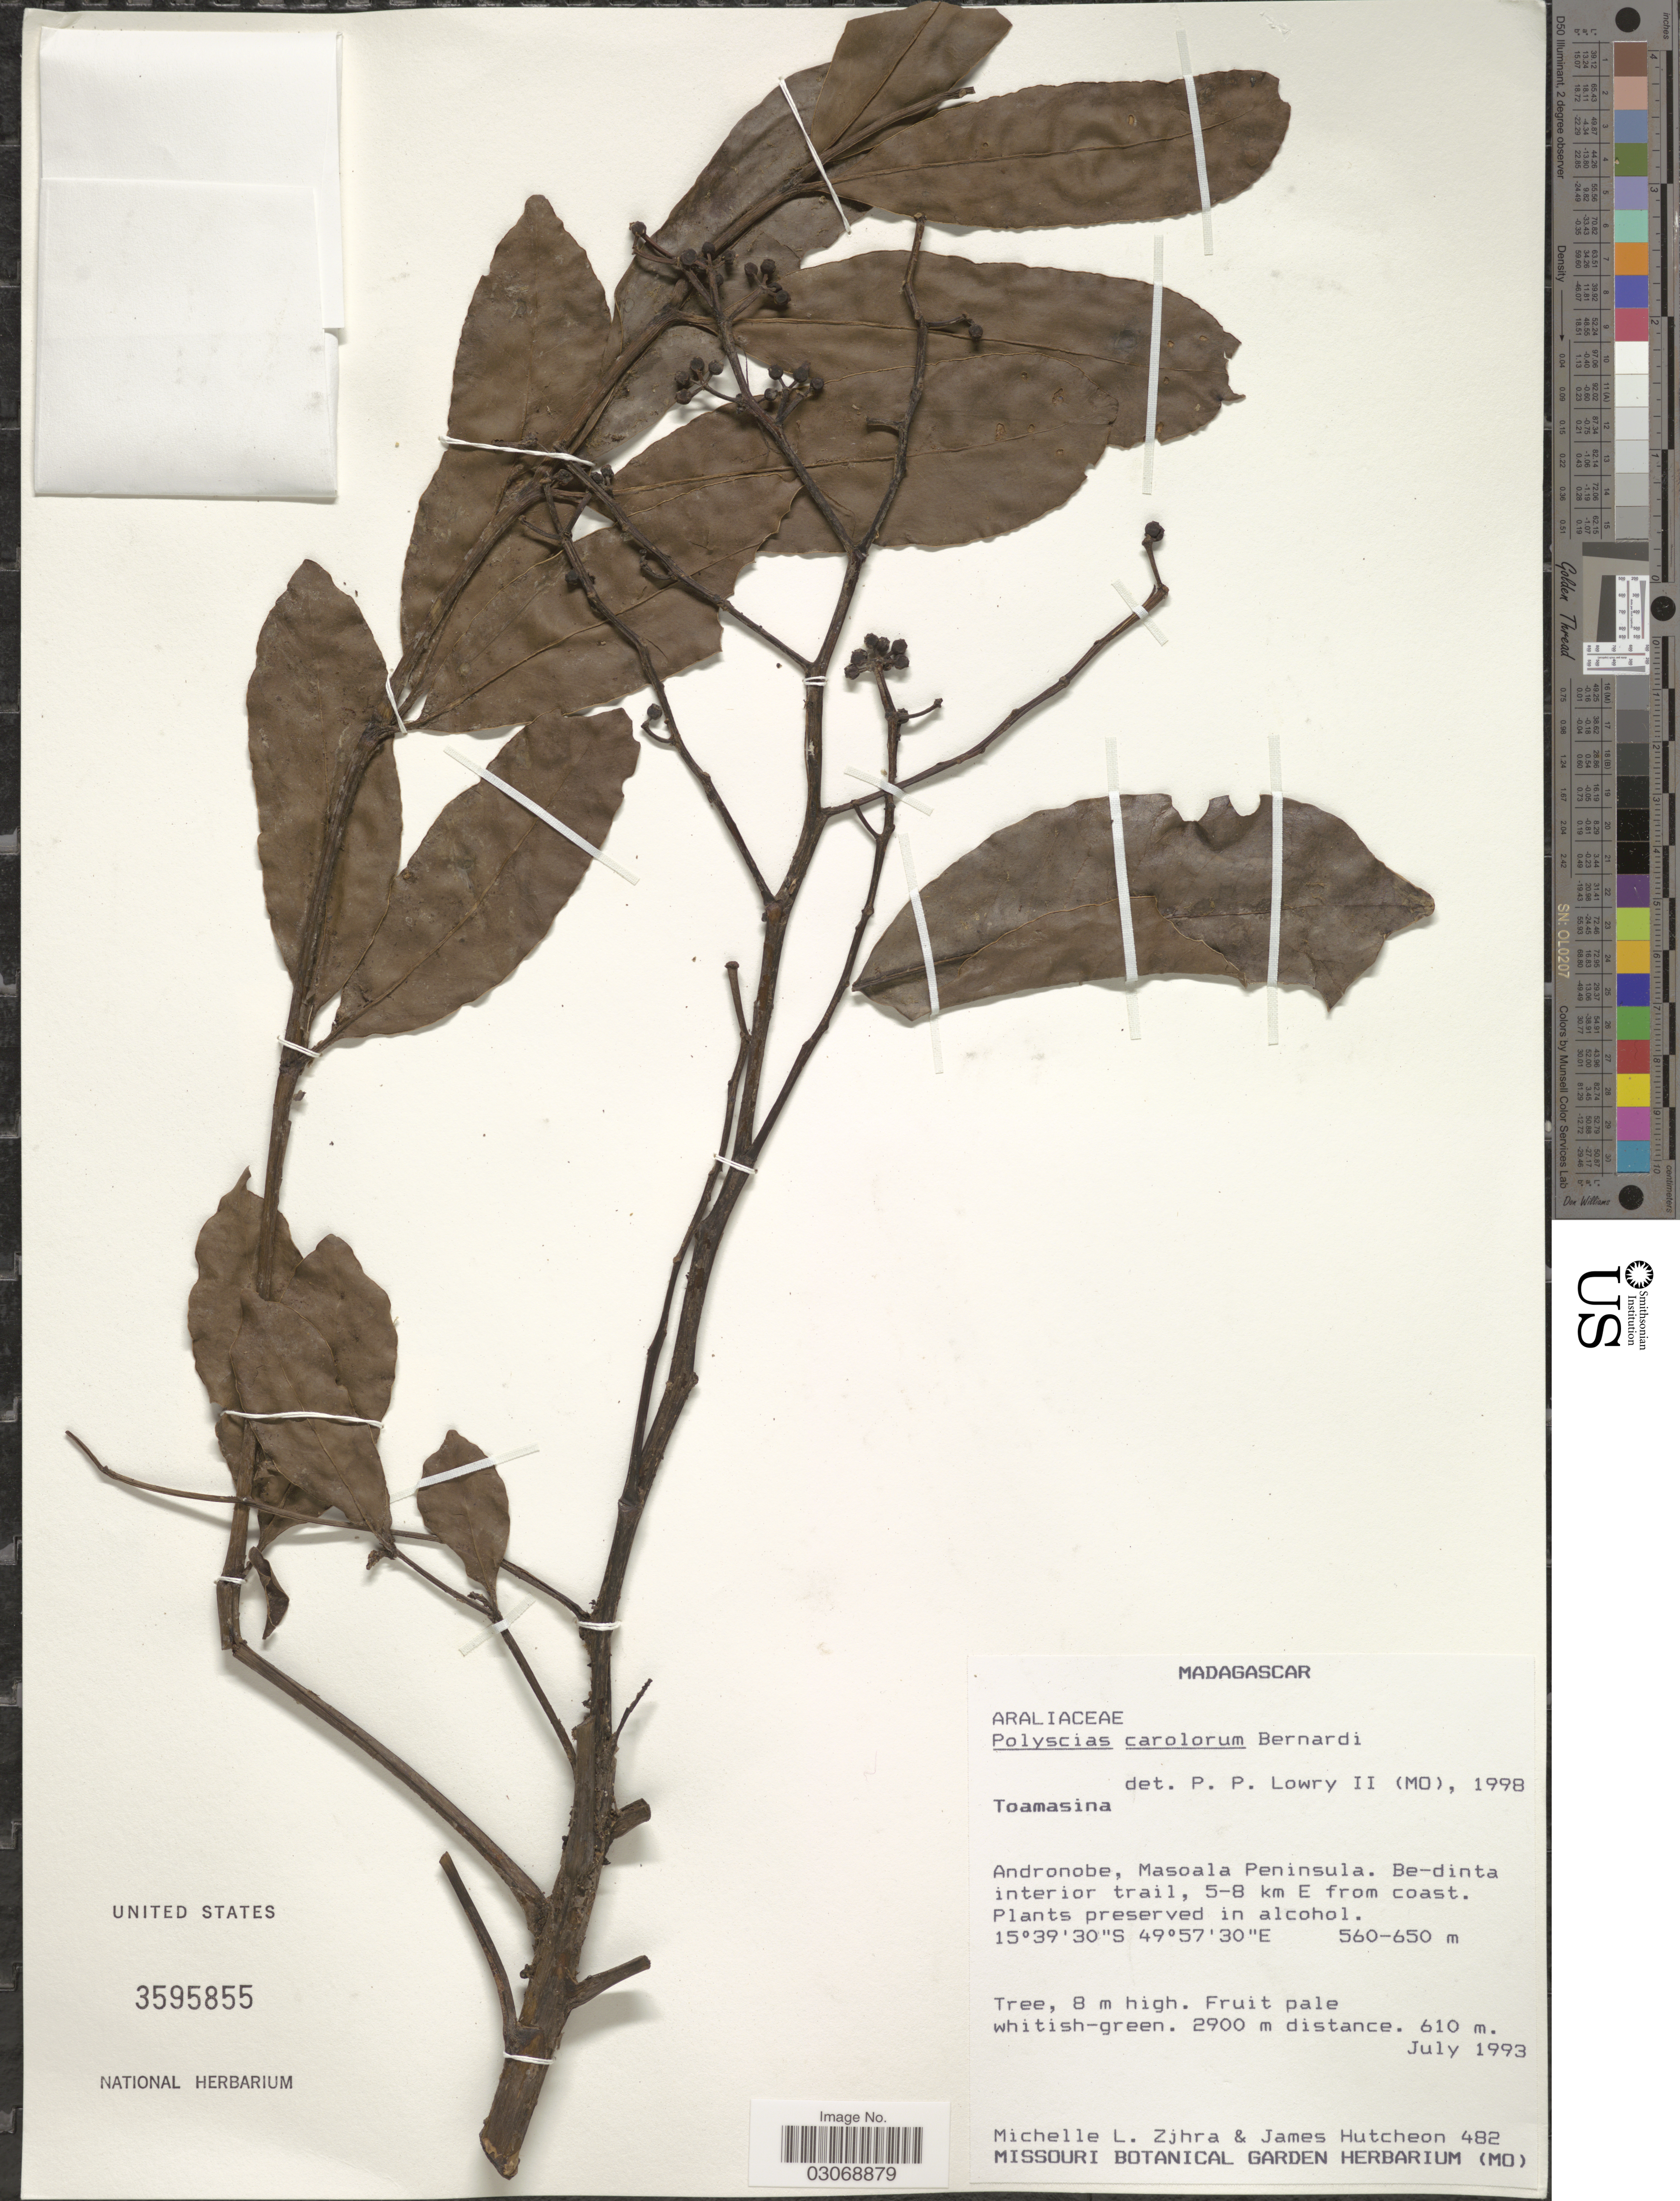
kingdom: Plantae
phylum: Tracheophyta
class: Magnoliopsida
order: Apiales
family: Araliaceae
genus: Polyscias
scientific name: Polyscias carolorum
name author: Bernardi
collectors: M. Zjhra & J. Hutcheon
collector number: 482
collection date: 1993-07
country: Madagascar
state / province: Analanjirofo / Sava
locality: Andronobe, Masoala Peninsula. Be-dinta interior trail, 5-8 km E from coast.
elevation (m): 560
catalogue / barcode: US 3595855